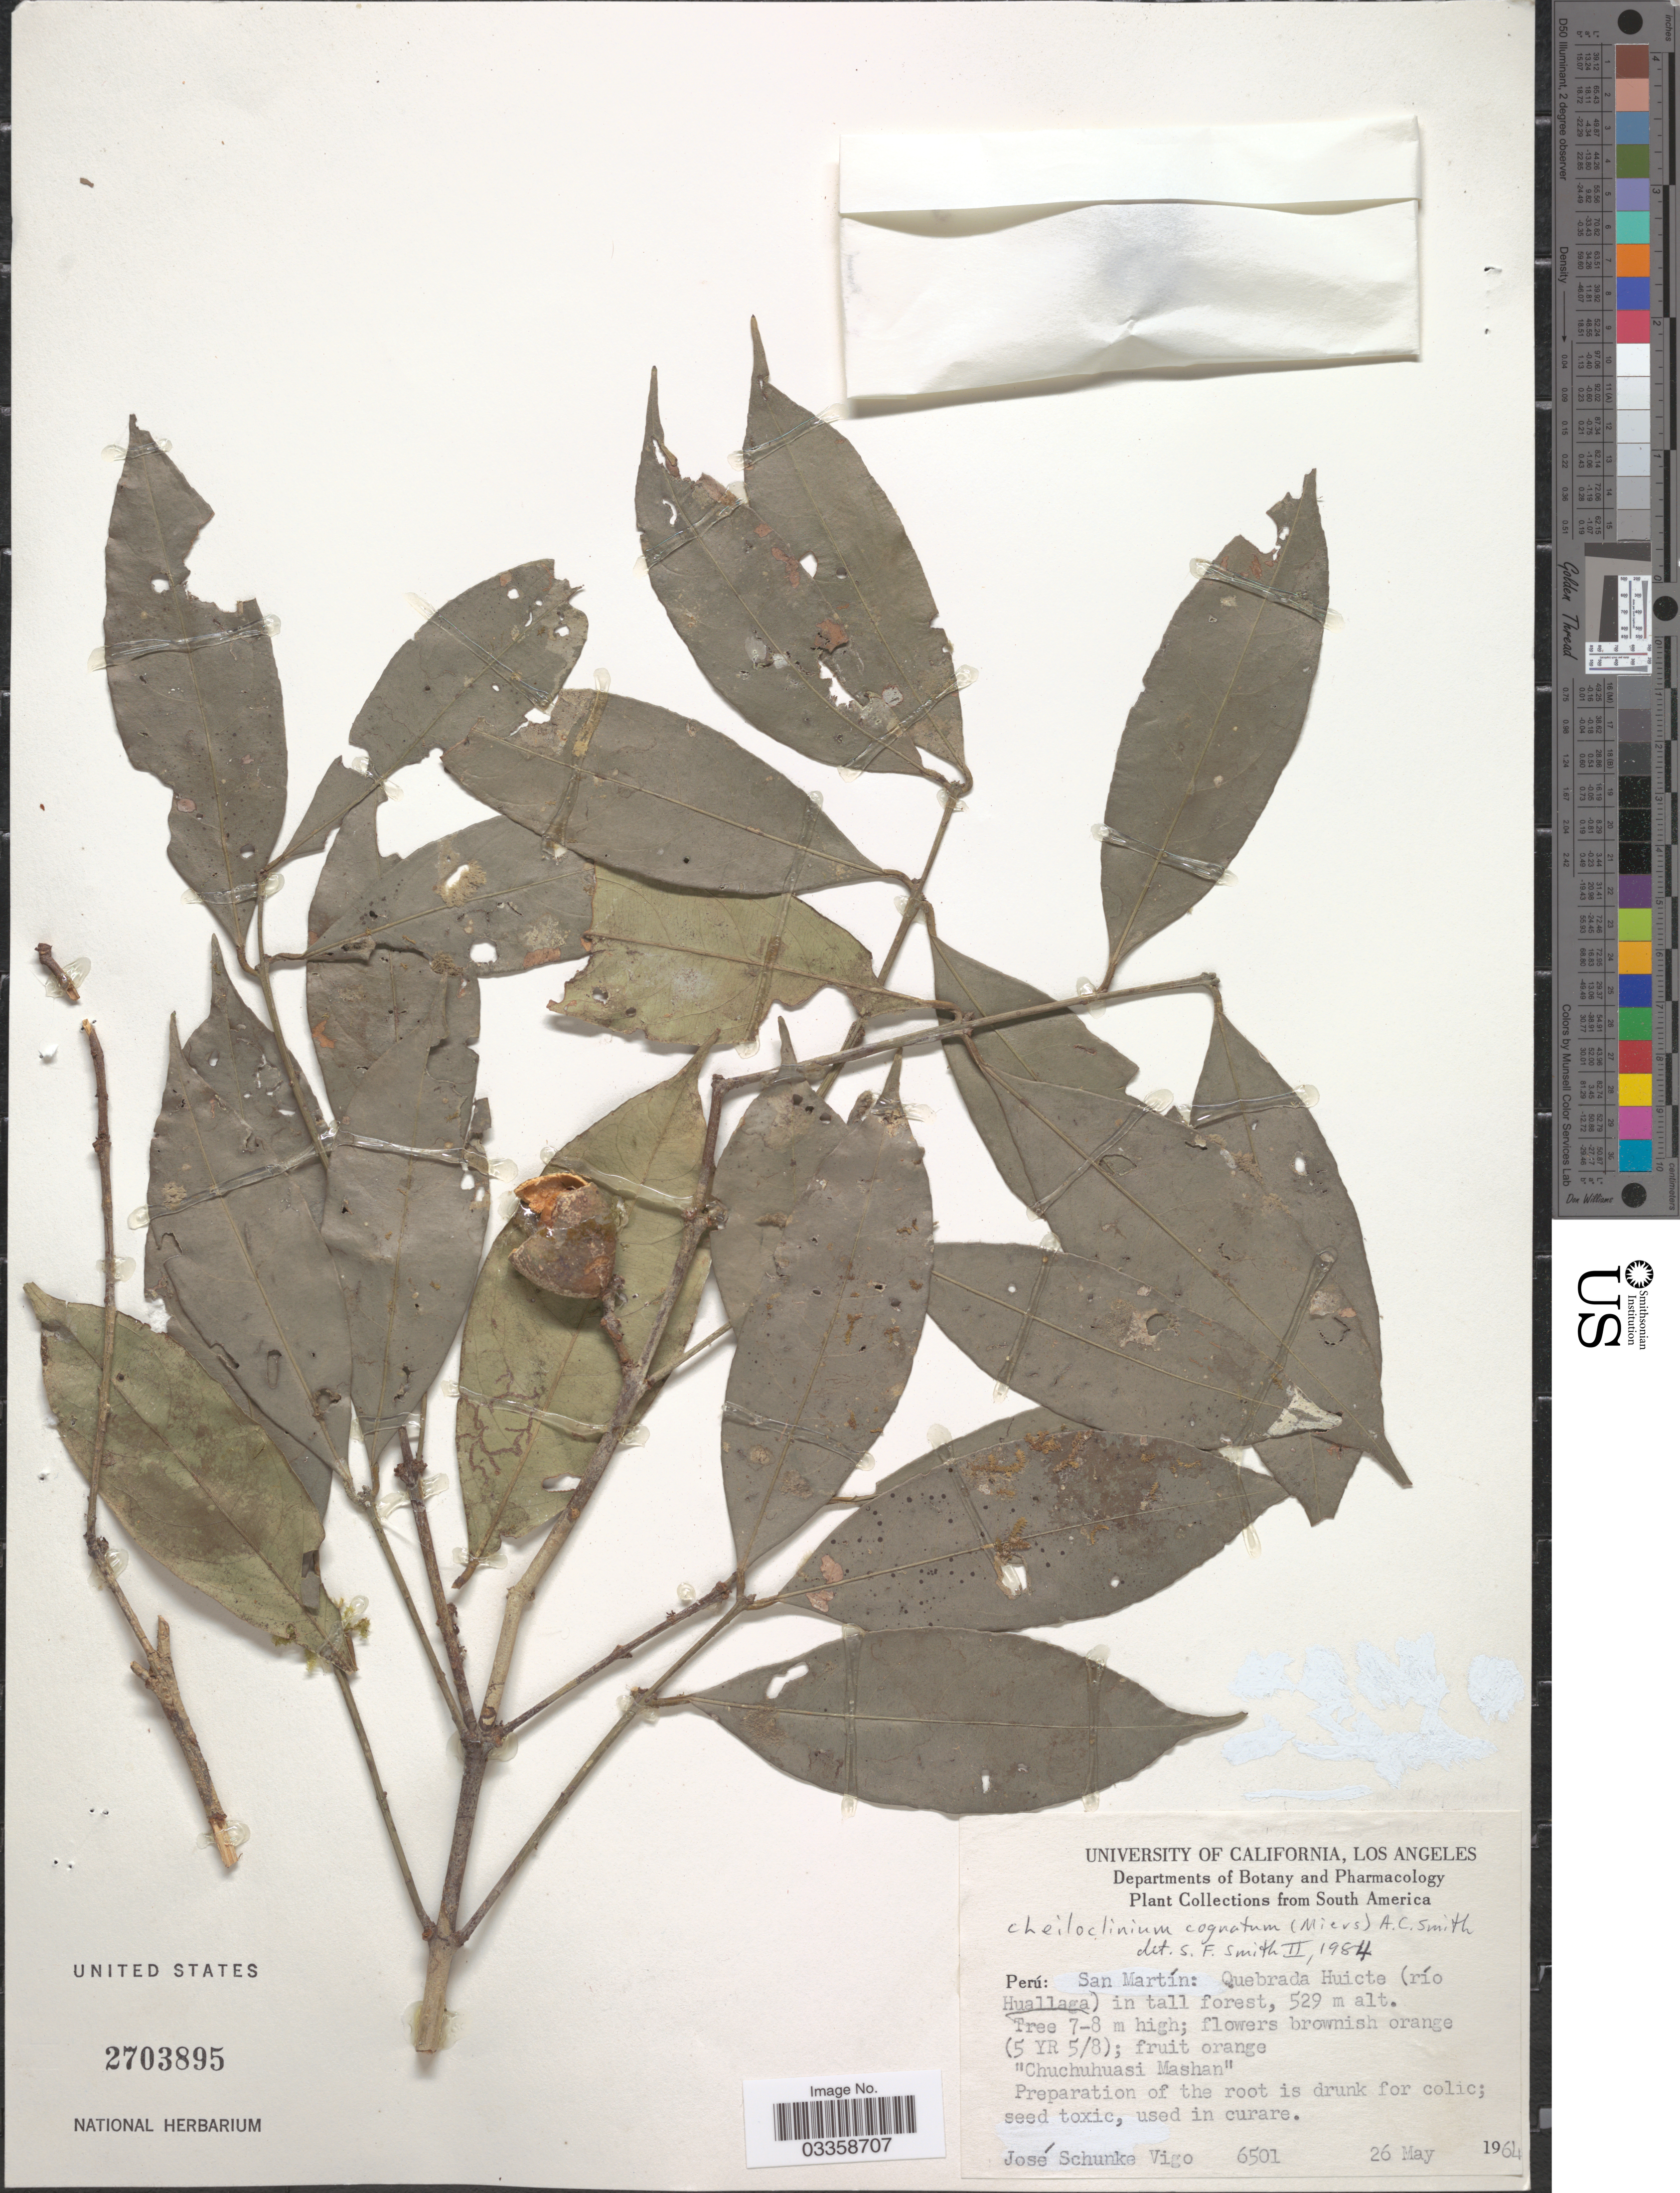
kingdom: Plantae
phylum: Tracheophyta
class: Magnoliopsida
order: Celastrales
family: Celastraceae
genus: Cheiloclinium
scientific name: Cheiloclinium cognatum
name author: (Miers) A.C. Sm.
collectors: J. Schunke Vigo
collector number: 6501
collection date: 1964-05-26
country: Peru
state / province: San Martín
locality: Quebrada Huicte (río Huallaga).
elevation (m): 529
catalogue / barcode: US 2703895